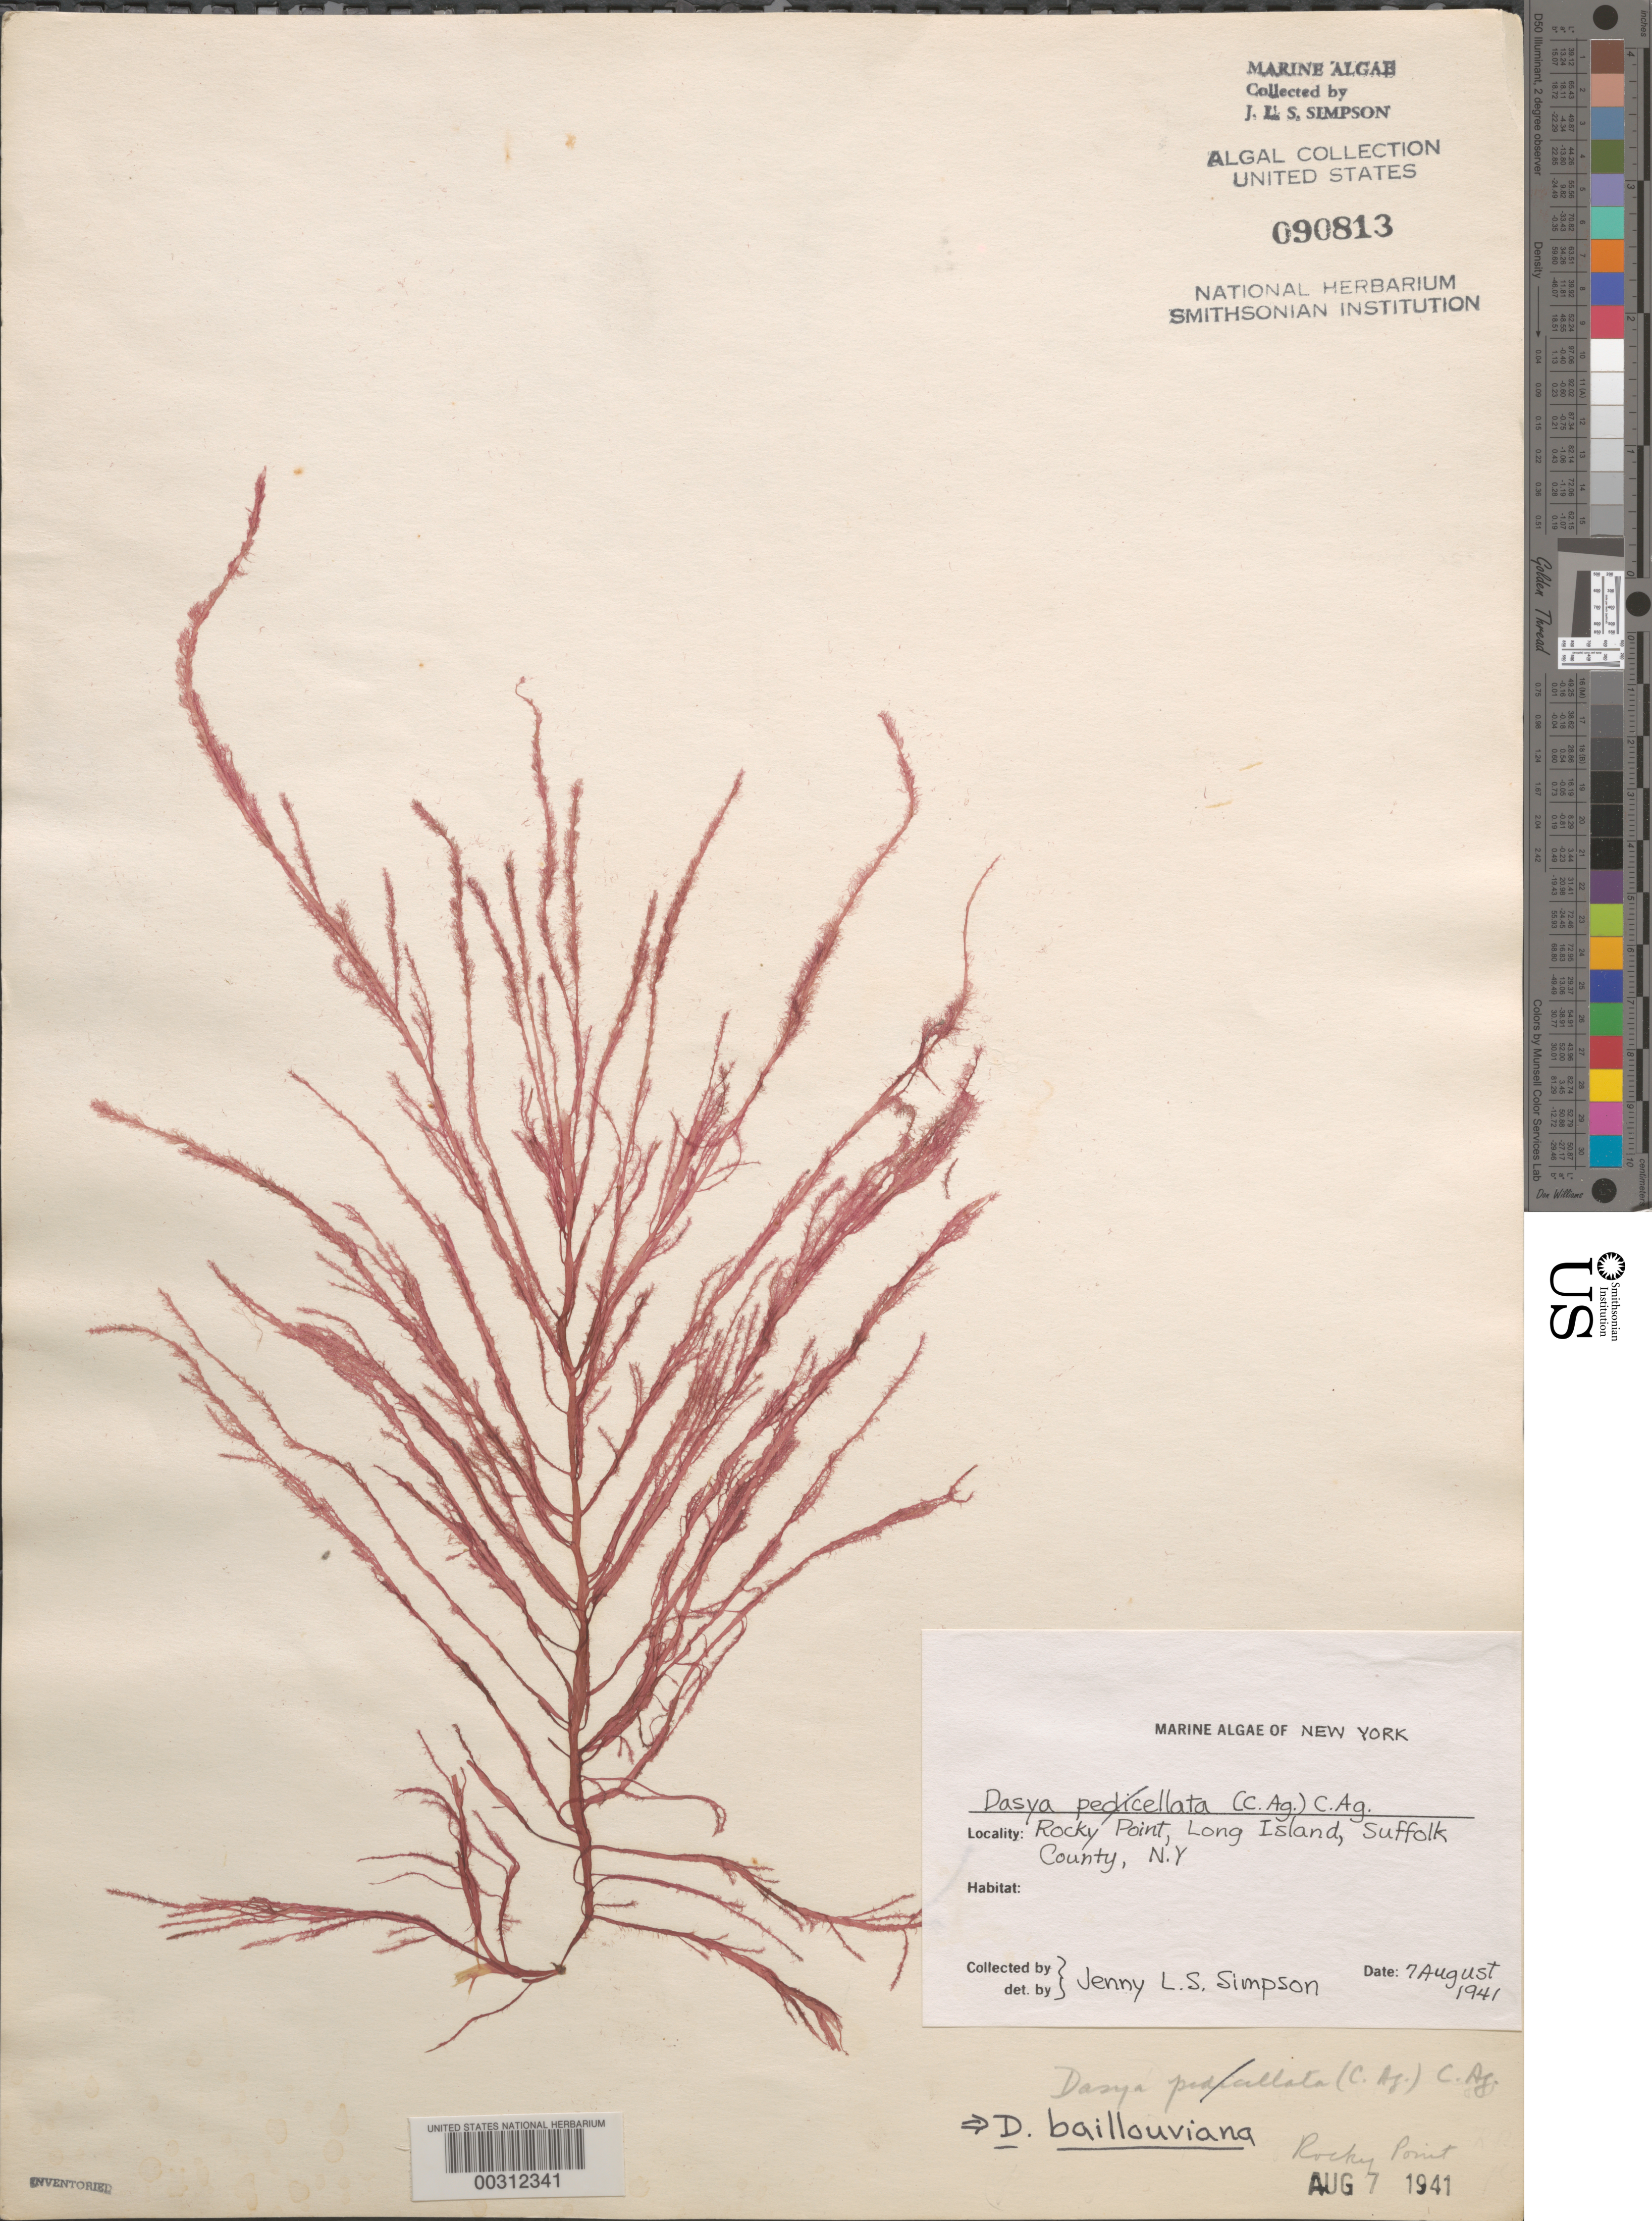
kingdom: Plantae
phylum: Rhodophyta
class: Florideophyceae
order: Ceramiales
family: Dasyaceae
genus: Dasya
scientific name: Dasya pedicellata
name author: (C. Agardh) C. Agardh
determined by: Algae name updating Project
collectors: J. Simpson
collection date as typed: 07 Aug 1941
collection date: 1941-08-07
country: United States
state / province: New York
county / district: Suffolk County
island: Long Island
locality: Rocky Point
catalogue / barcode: US 90813